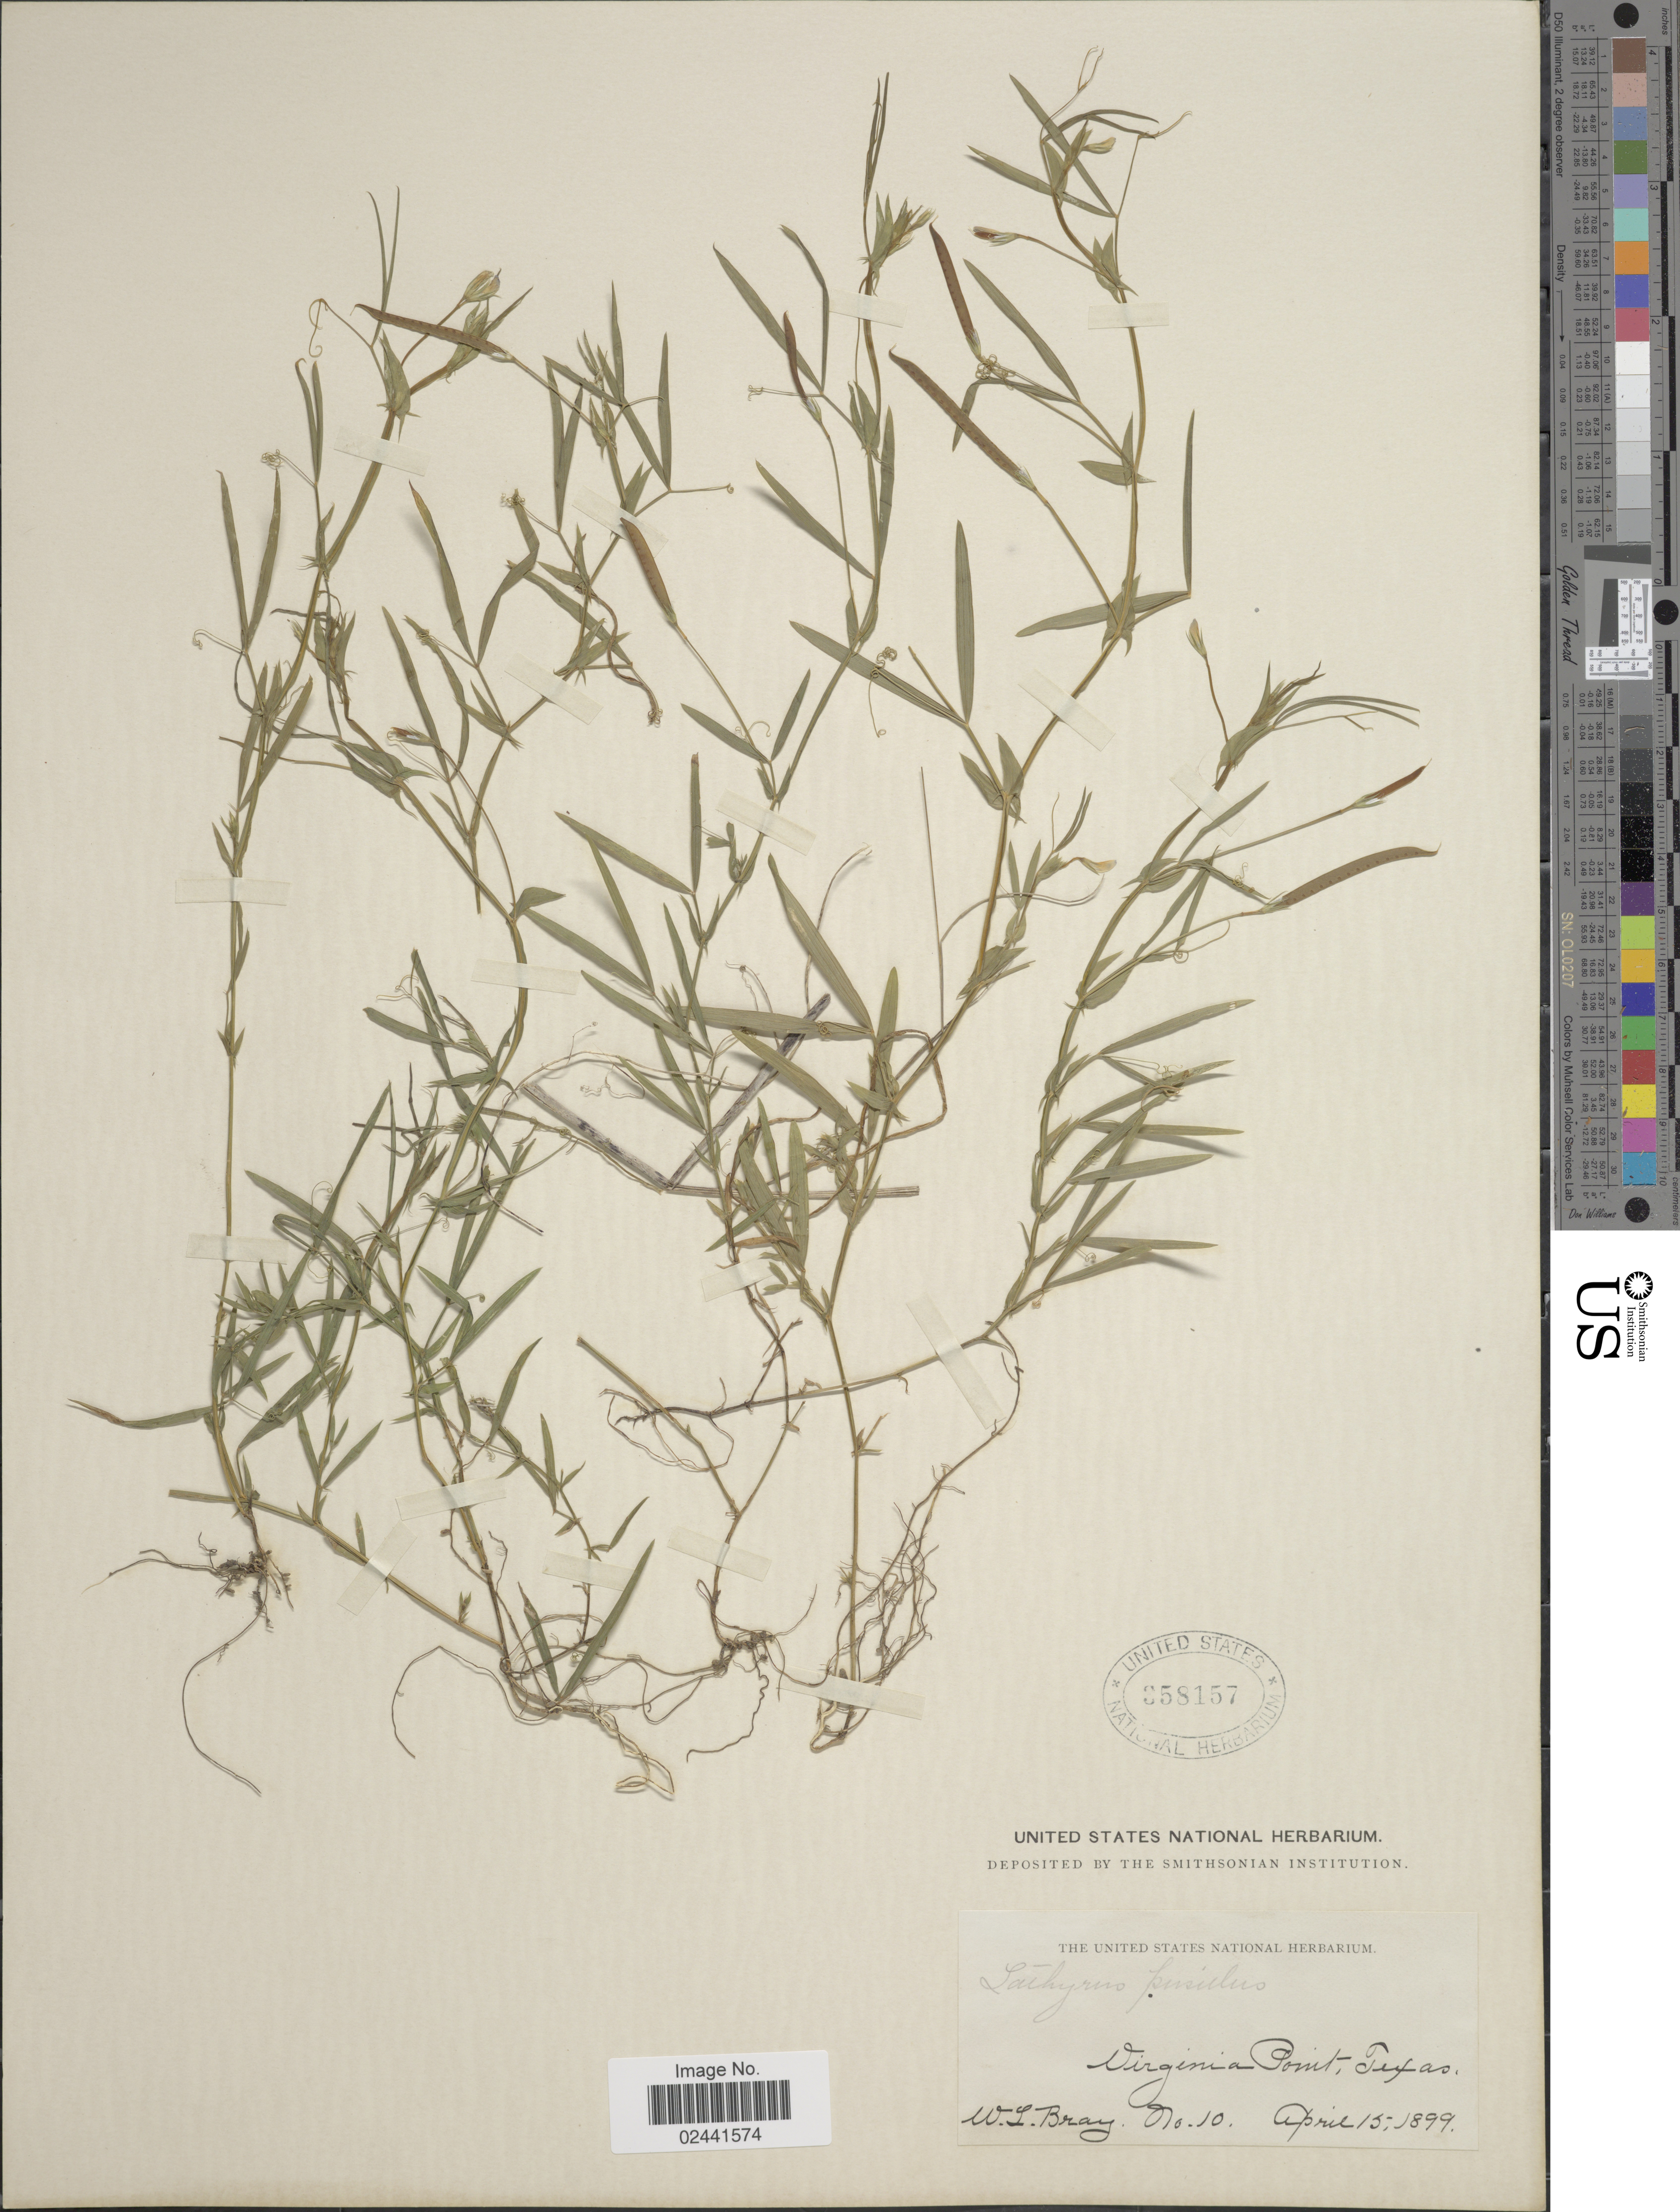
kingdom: Plantae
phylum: Tracheophyta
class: Magnoliopsida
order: Fabales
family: Fabaceae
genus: Lathyrus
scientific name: Lathyrus pusillus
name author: Elliott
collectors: W. L. Bray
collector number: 10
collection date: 1899-04-15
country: United States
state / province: Texas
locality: Virginia Point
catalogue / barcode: US 358157